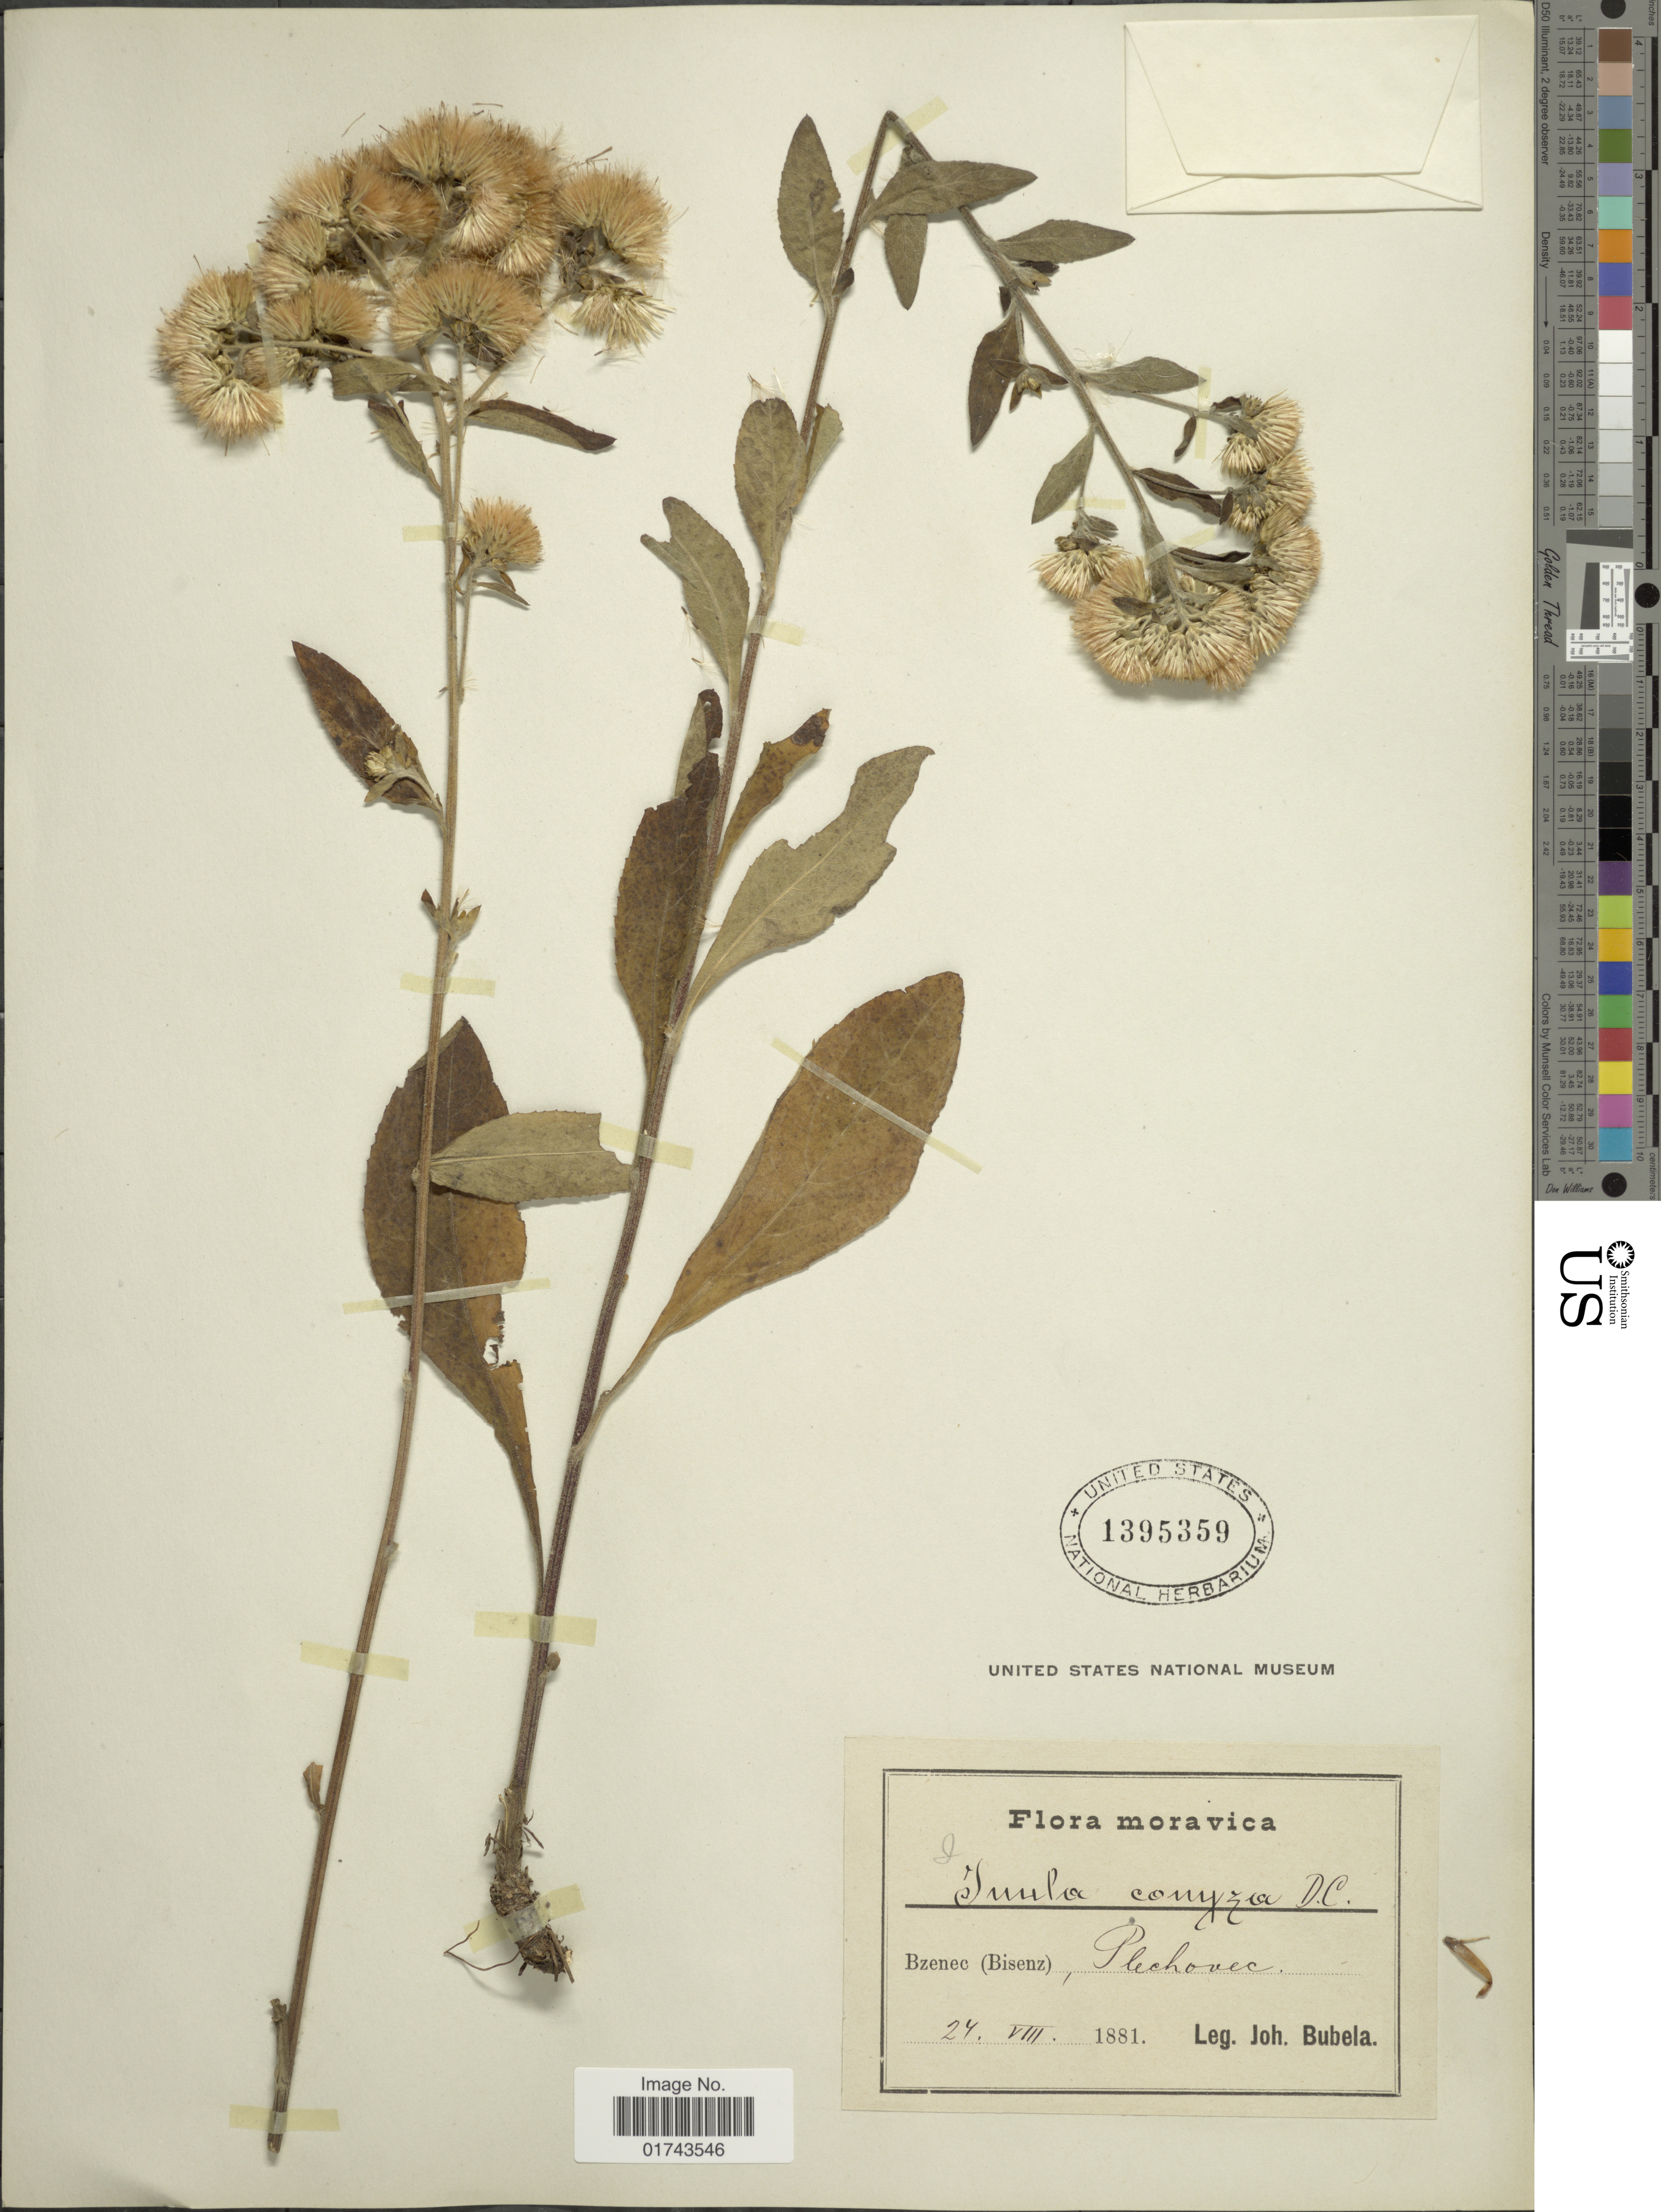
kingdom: Plantae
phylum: Tracheophyta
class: Magnoliopsida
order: Asterales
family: Asteraceae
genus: Inula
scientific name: Inula conyzae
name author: (Griess.) DC.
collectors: J. Bubela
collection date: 1881-08-24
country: Czechia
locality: Moravica, Bzenec (Bisenz) Plechovec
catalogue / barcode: US 1395359